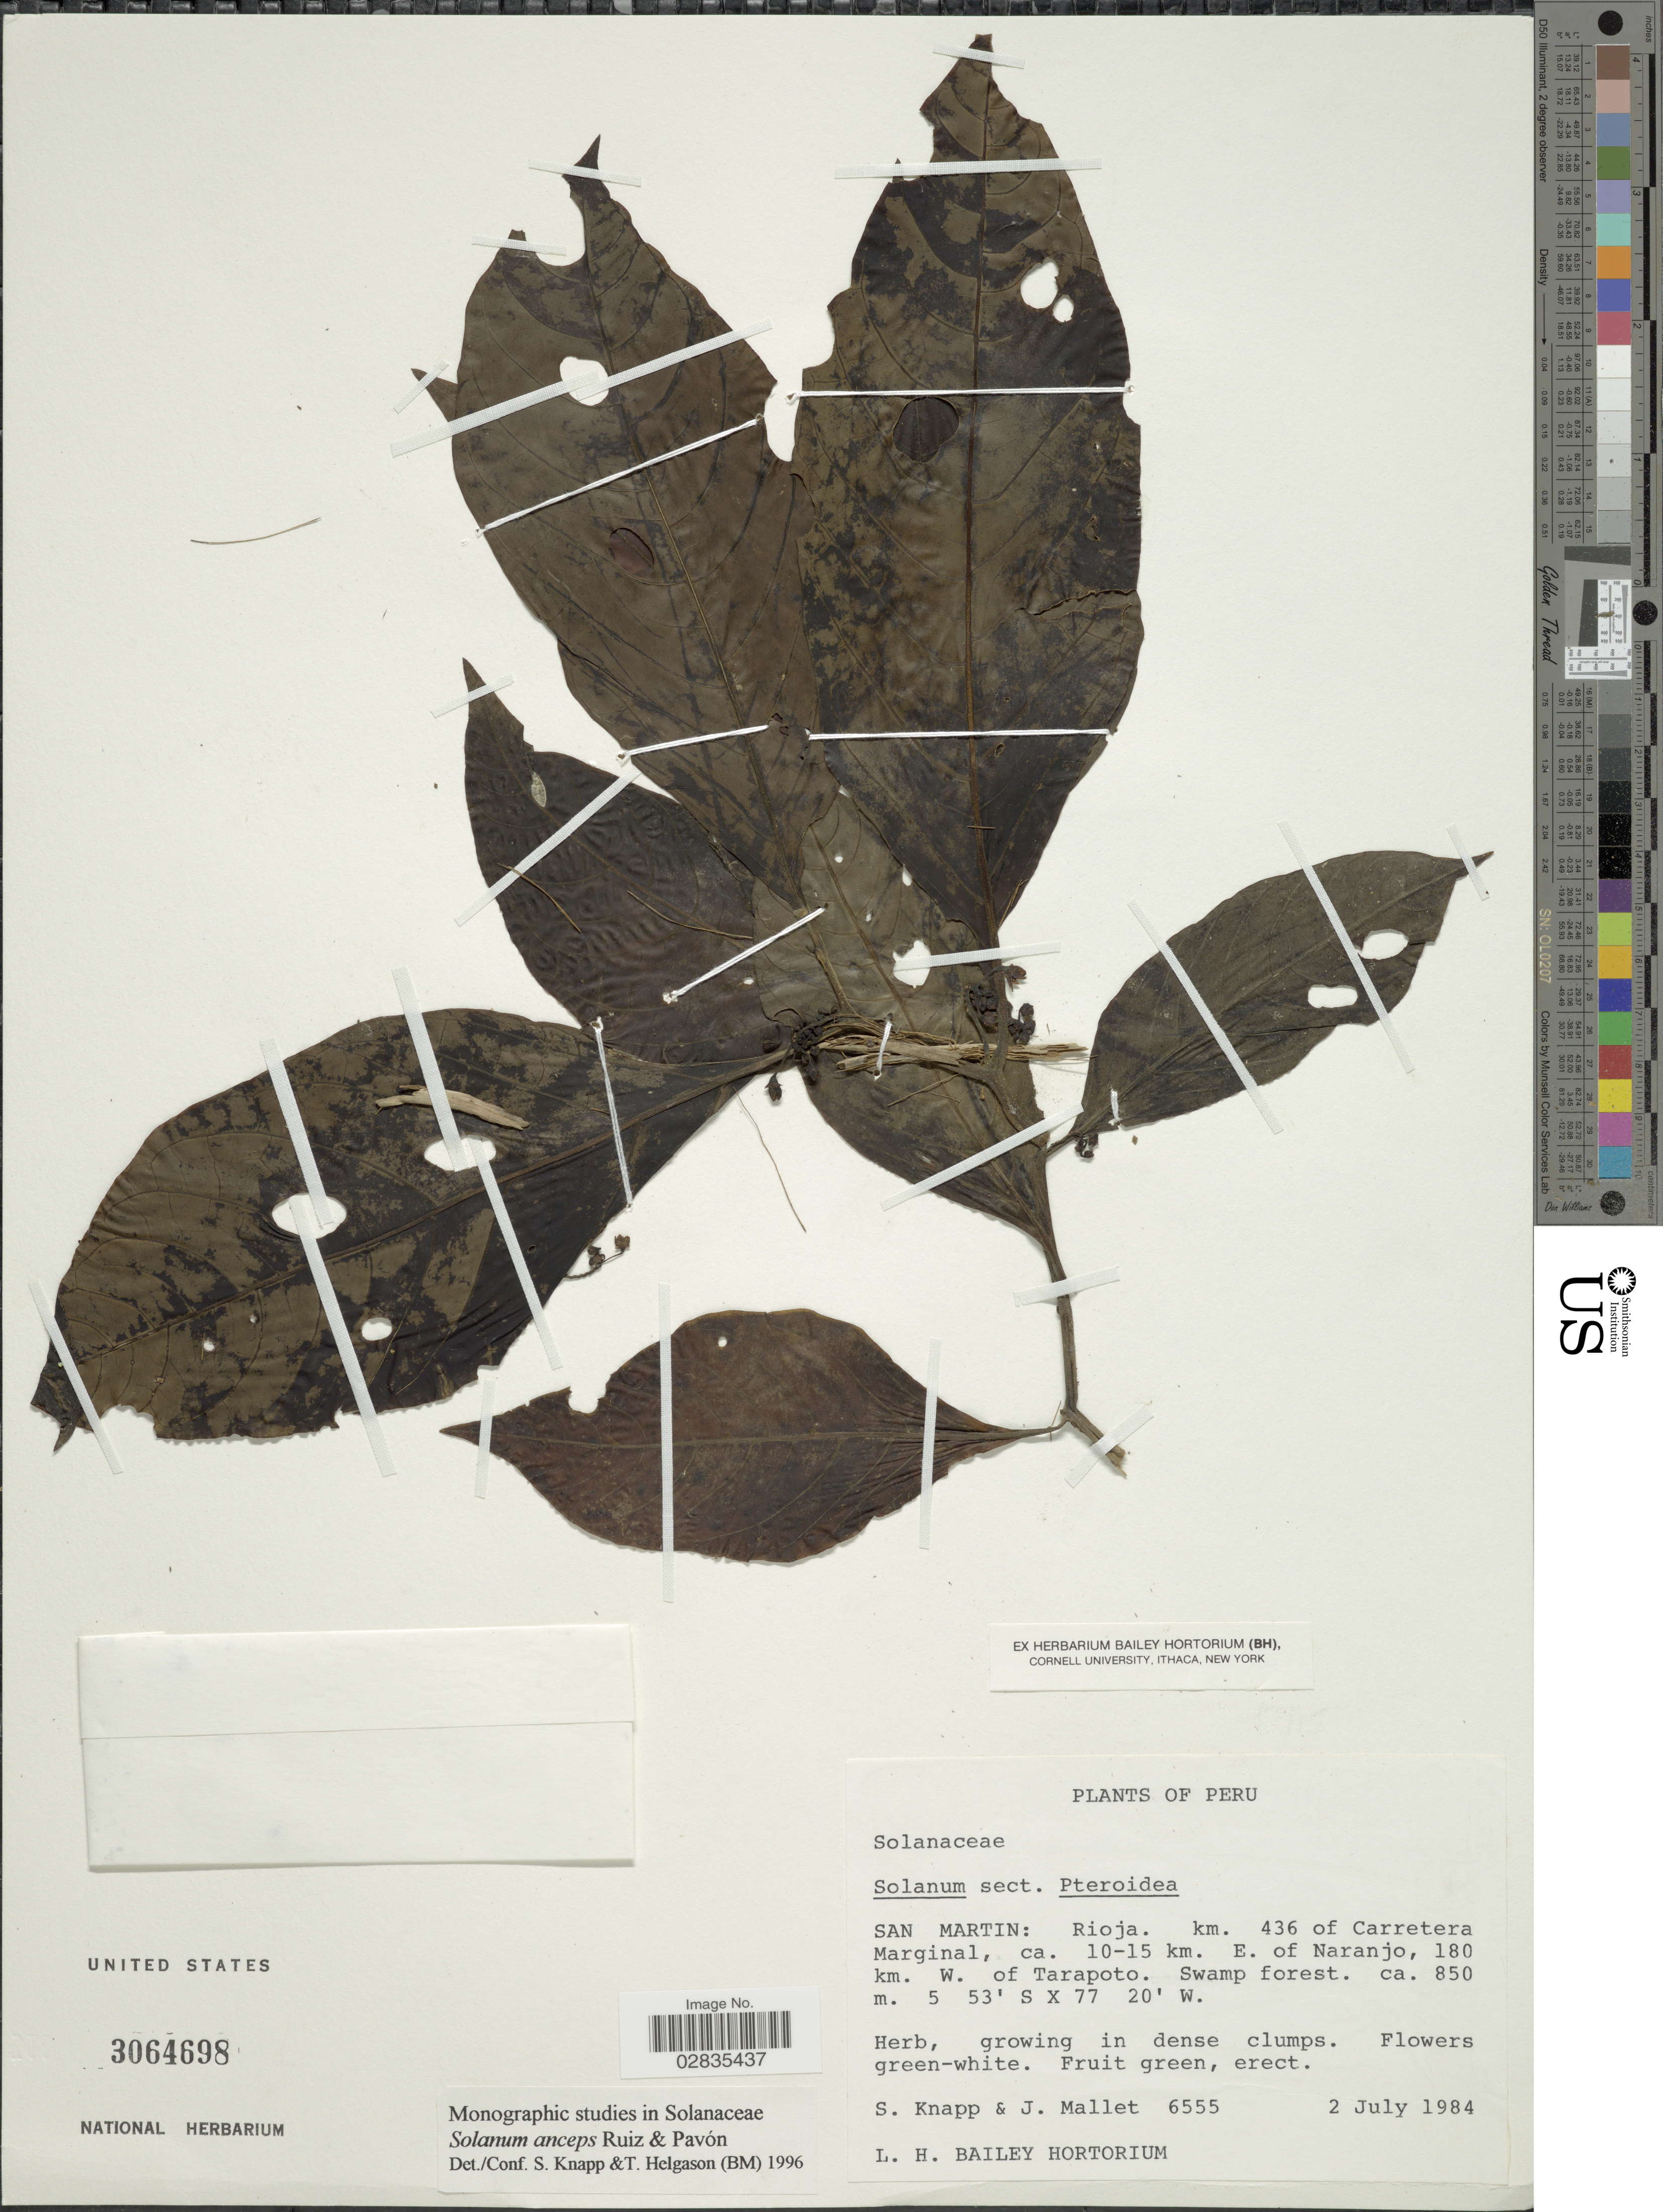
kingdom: Plantae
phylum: Tracheophyta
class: Magnoliopsida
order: Solanales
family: Solanaceae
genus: Solanum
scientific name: Solanum anceps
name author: Ruiz & Pav.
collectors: S. Knapp & J. Mallet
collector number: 6555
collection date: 1984-07-02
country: Peru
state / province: San Martín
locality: Rioja, km. 436 of Carretera Marginal, ca. 10-15 km. E. of Naranjo, 180 km. W. of Tarapoto.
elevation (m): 850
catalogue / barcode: US 3064698